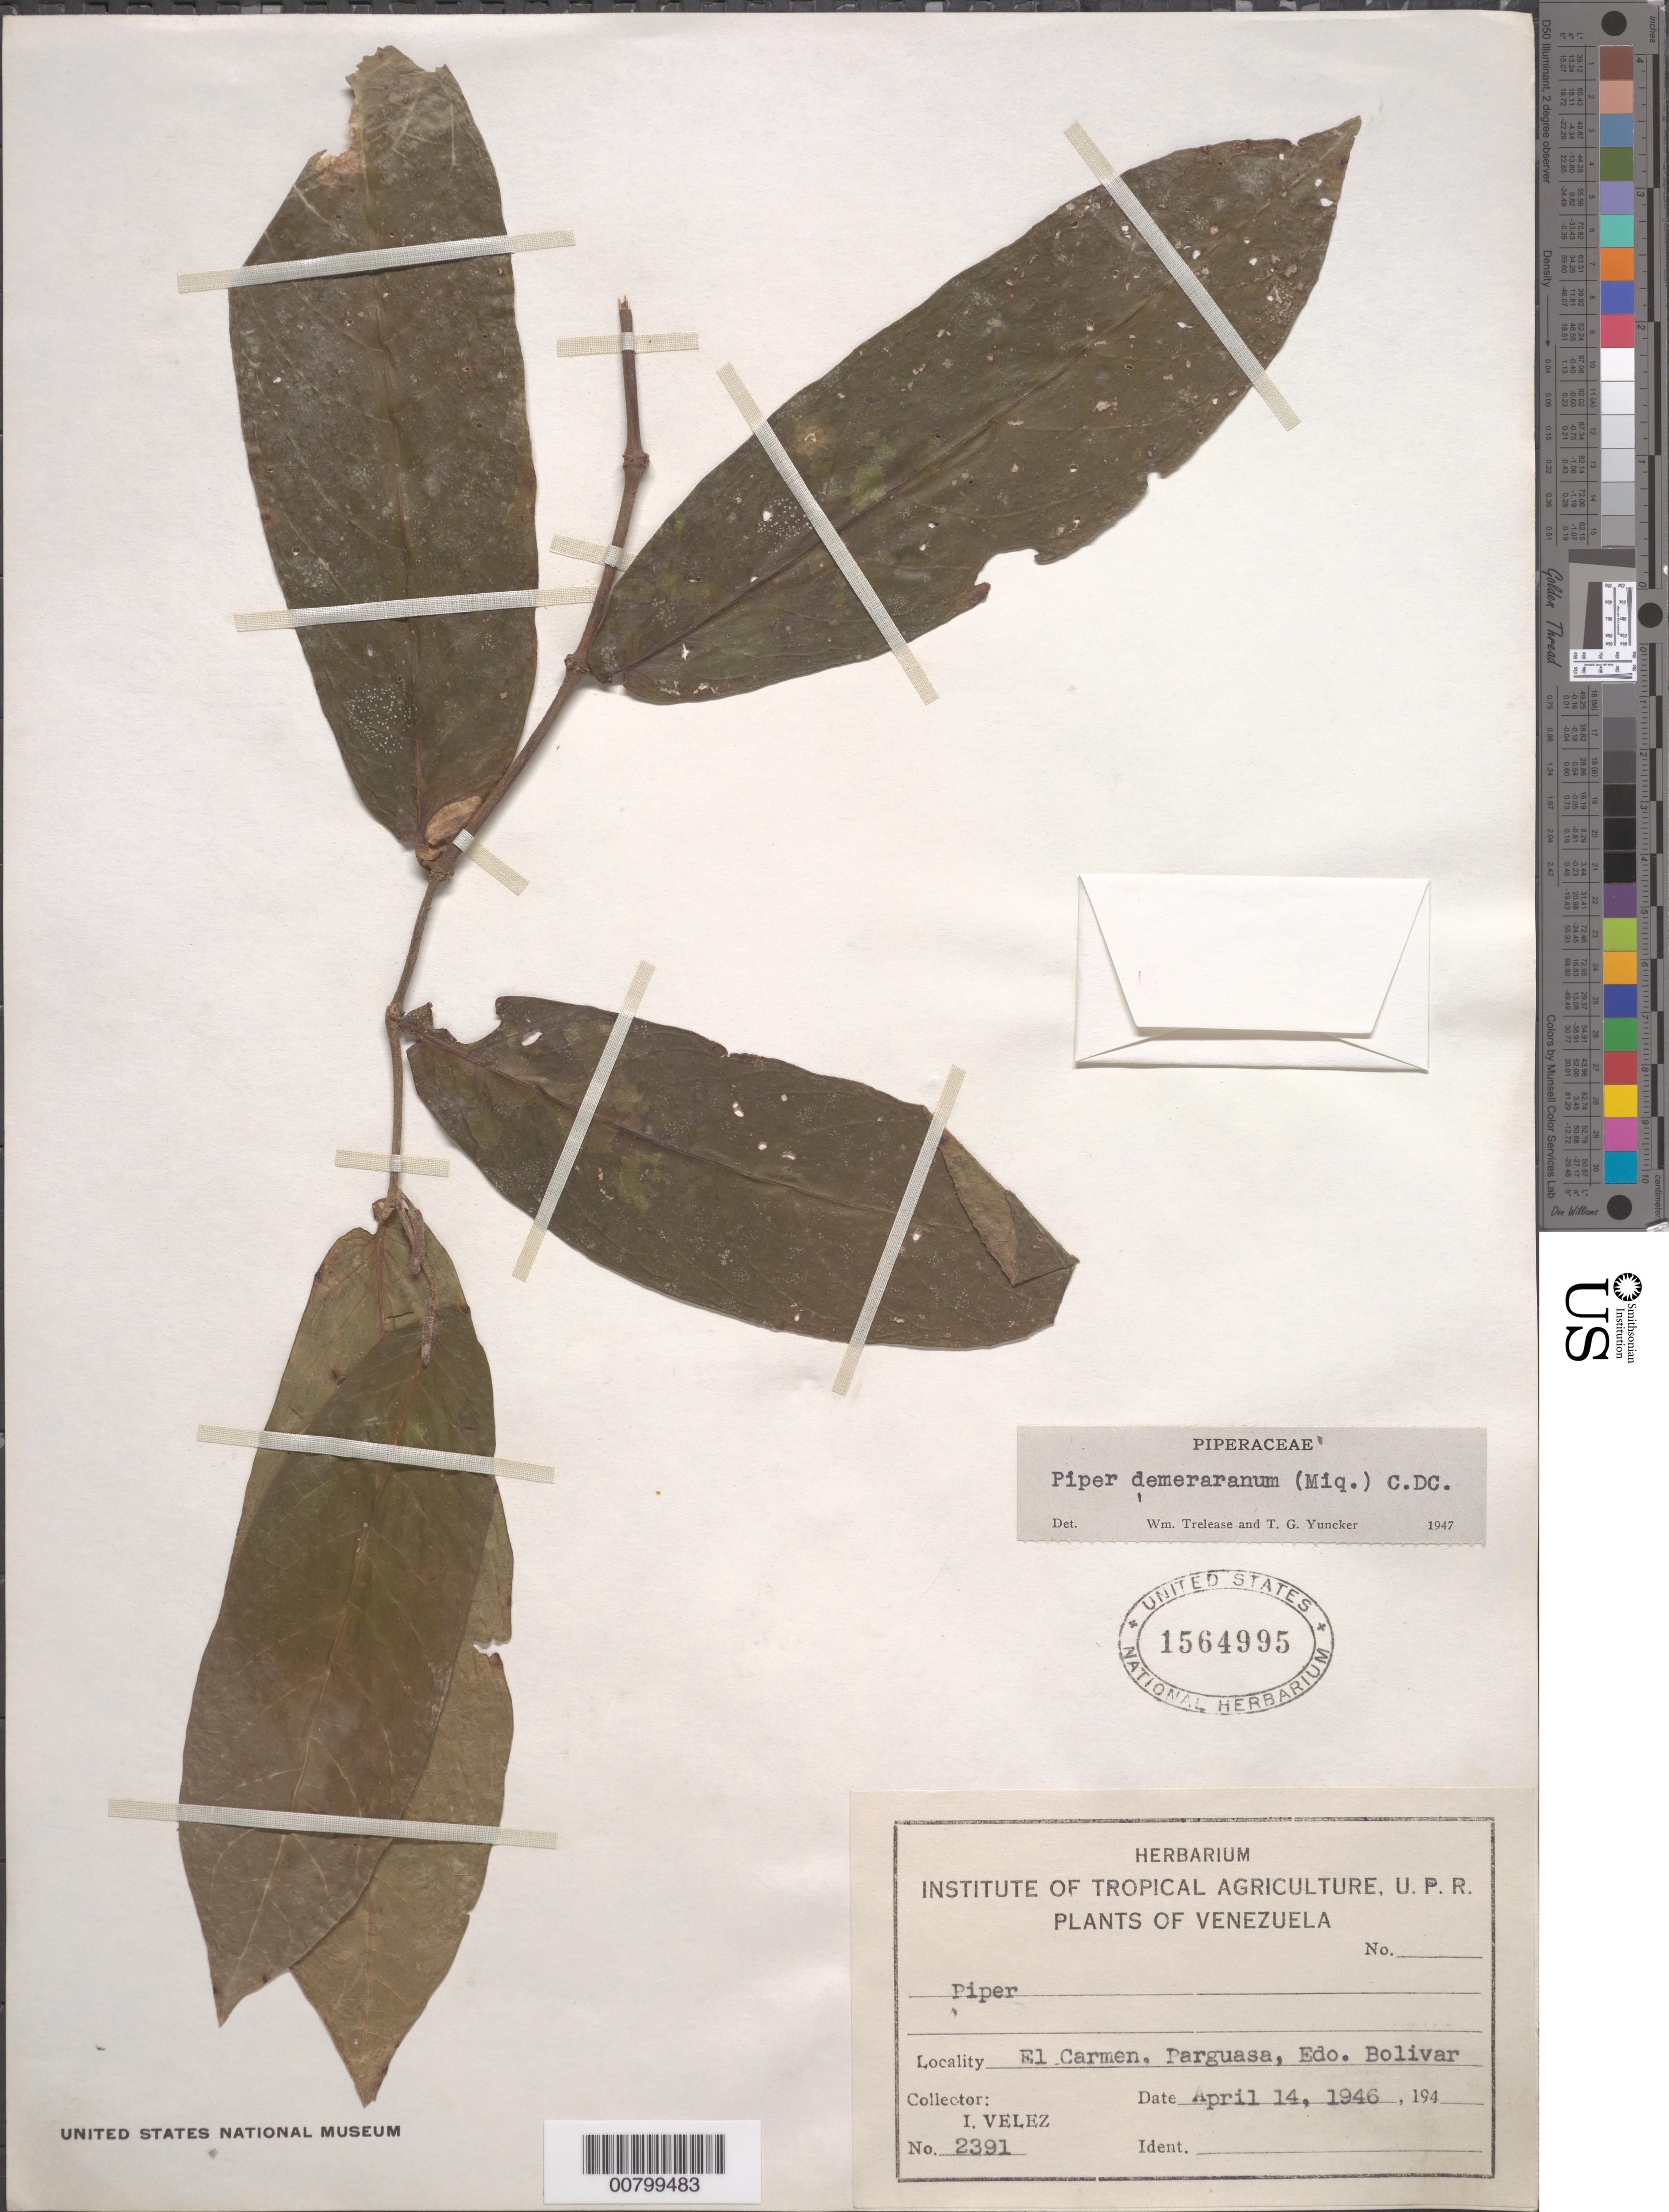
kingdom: Plantae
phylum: Tracheophyta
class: Magnoliopsida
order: Piperales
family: Piperaceae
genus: Piper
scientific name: Piper demeraranum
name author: (Miq.) C. DC.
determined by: Trelease, W.; Yuncker, T. G.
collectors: I. Velez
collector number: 2391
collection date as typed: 14-Apr-46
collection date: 1946-04-14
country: Venezuela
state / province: Bolívar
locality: Parguasa, El Carmen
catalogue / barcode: US 1564995